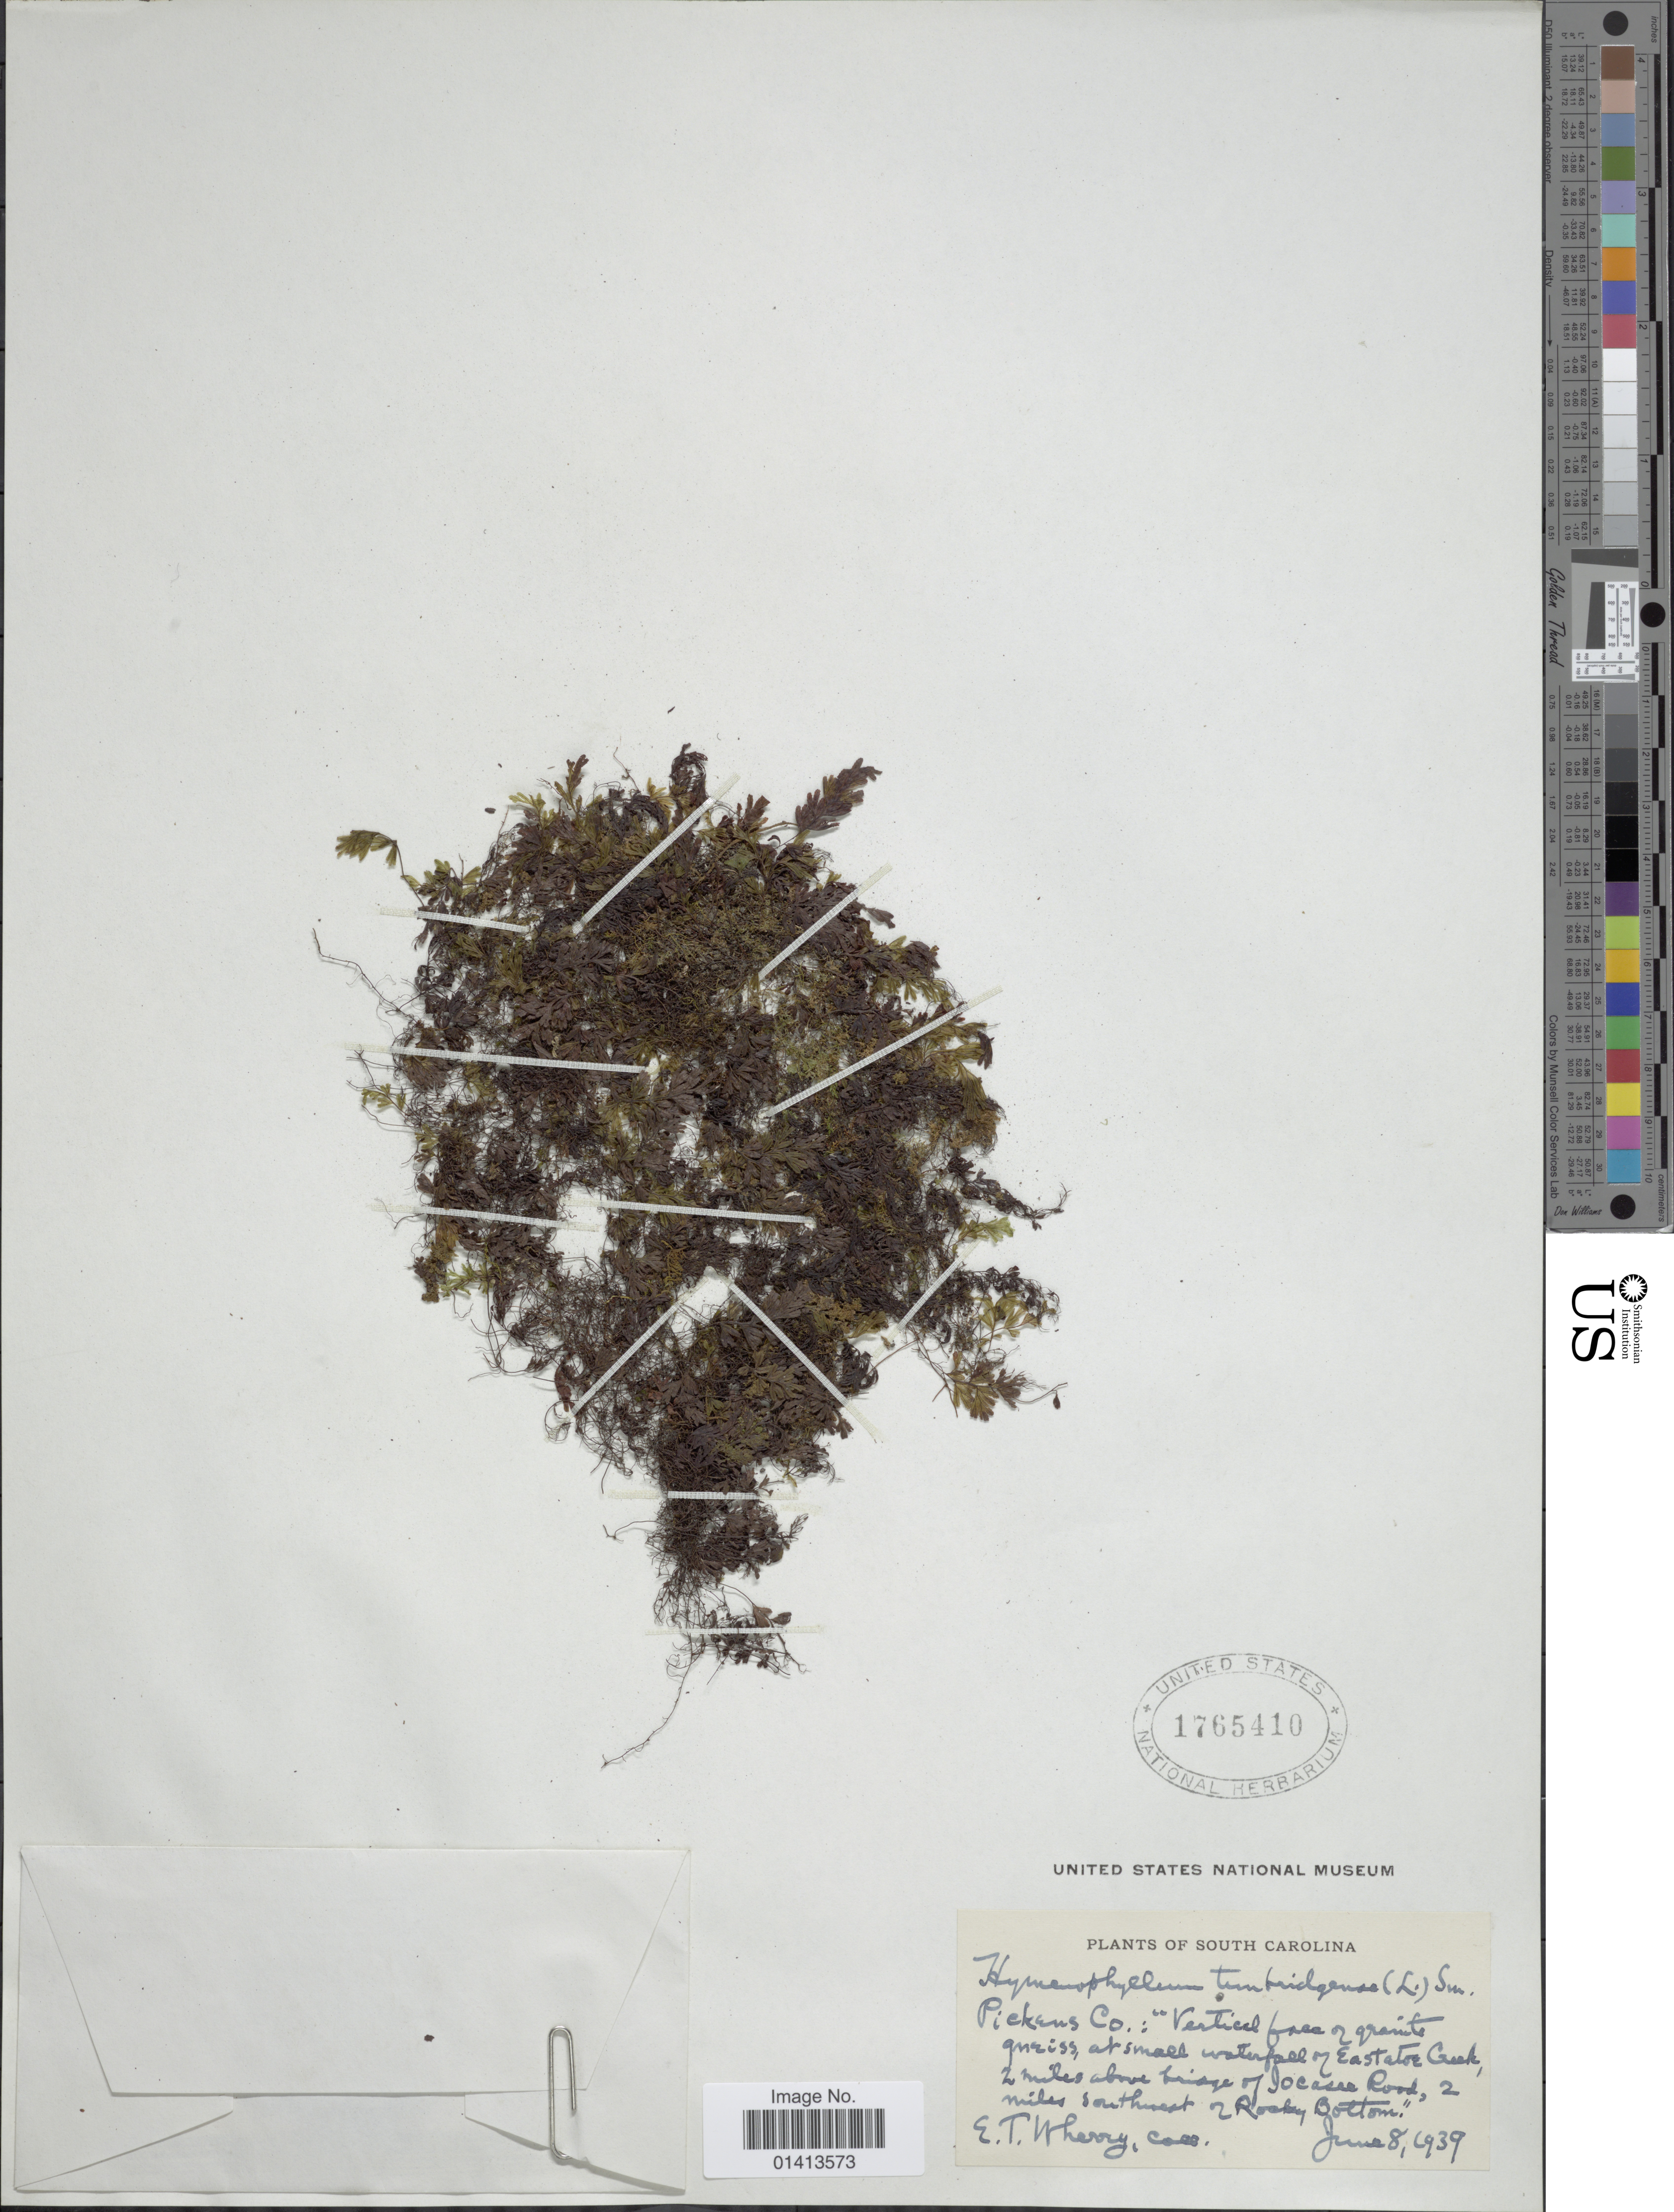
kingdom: Plantae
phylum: Tracheophyta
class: Polypodiopsida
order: Hymenophyllales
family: Hymenophyllaceae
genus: Hymenophyllum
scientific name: Hymenophyllum tunbrigense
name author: (L.) Small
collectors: E. T. Wherry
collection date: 1939-06-08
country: United States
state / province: South Carolina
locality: Pickens Co, at small waterfall of eastate Creek, 2 miles above bridge of Jocassee road, 2 miles southeast of Rocky Bottom.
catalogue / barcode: US 1765410